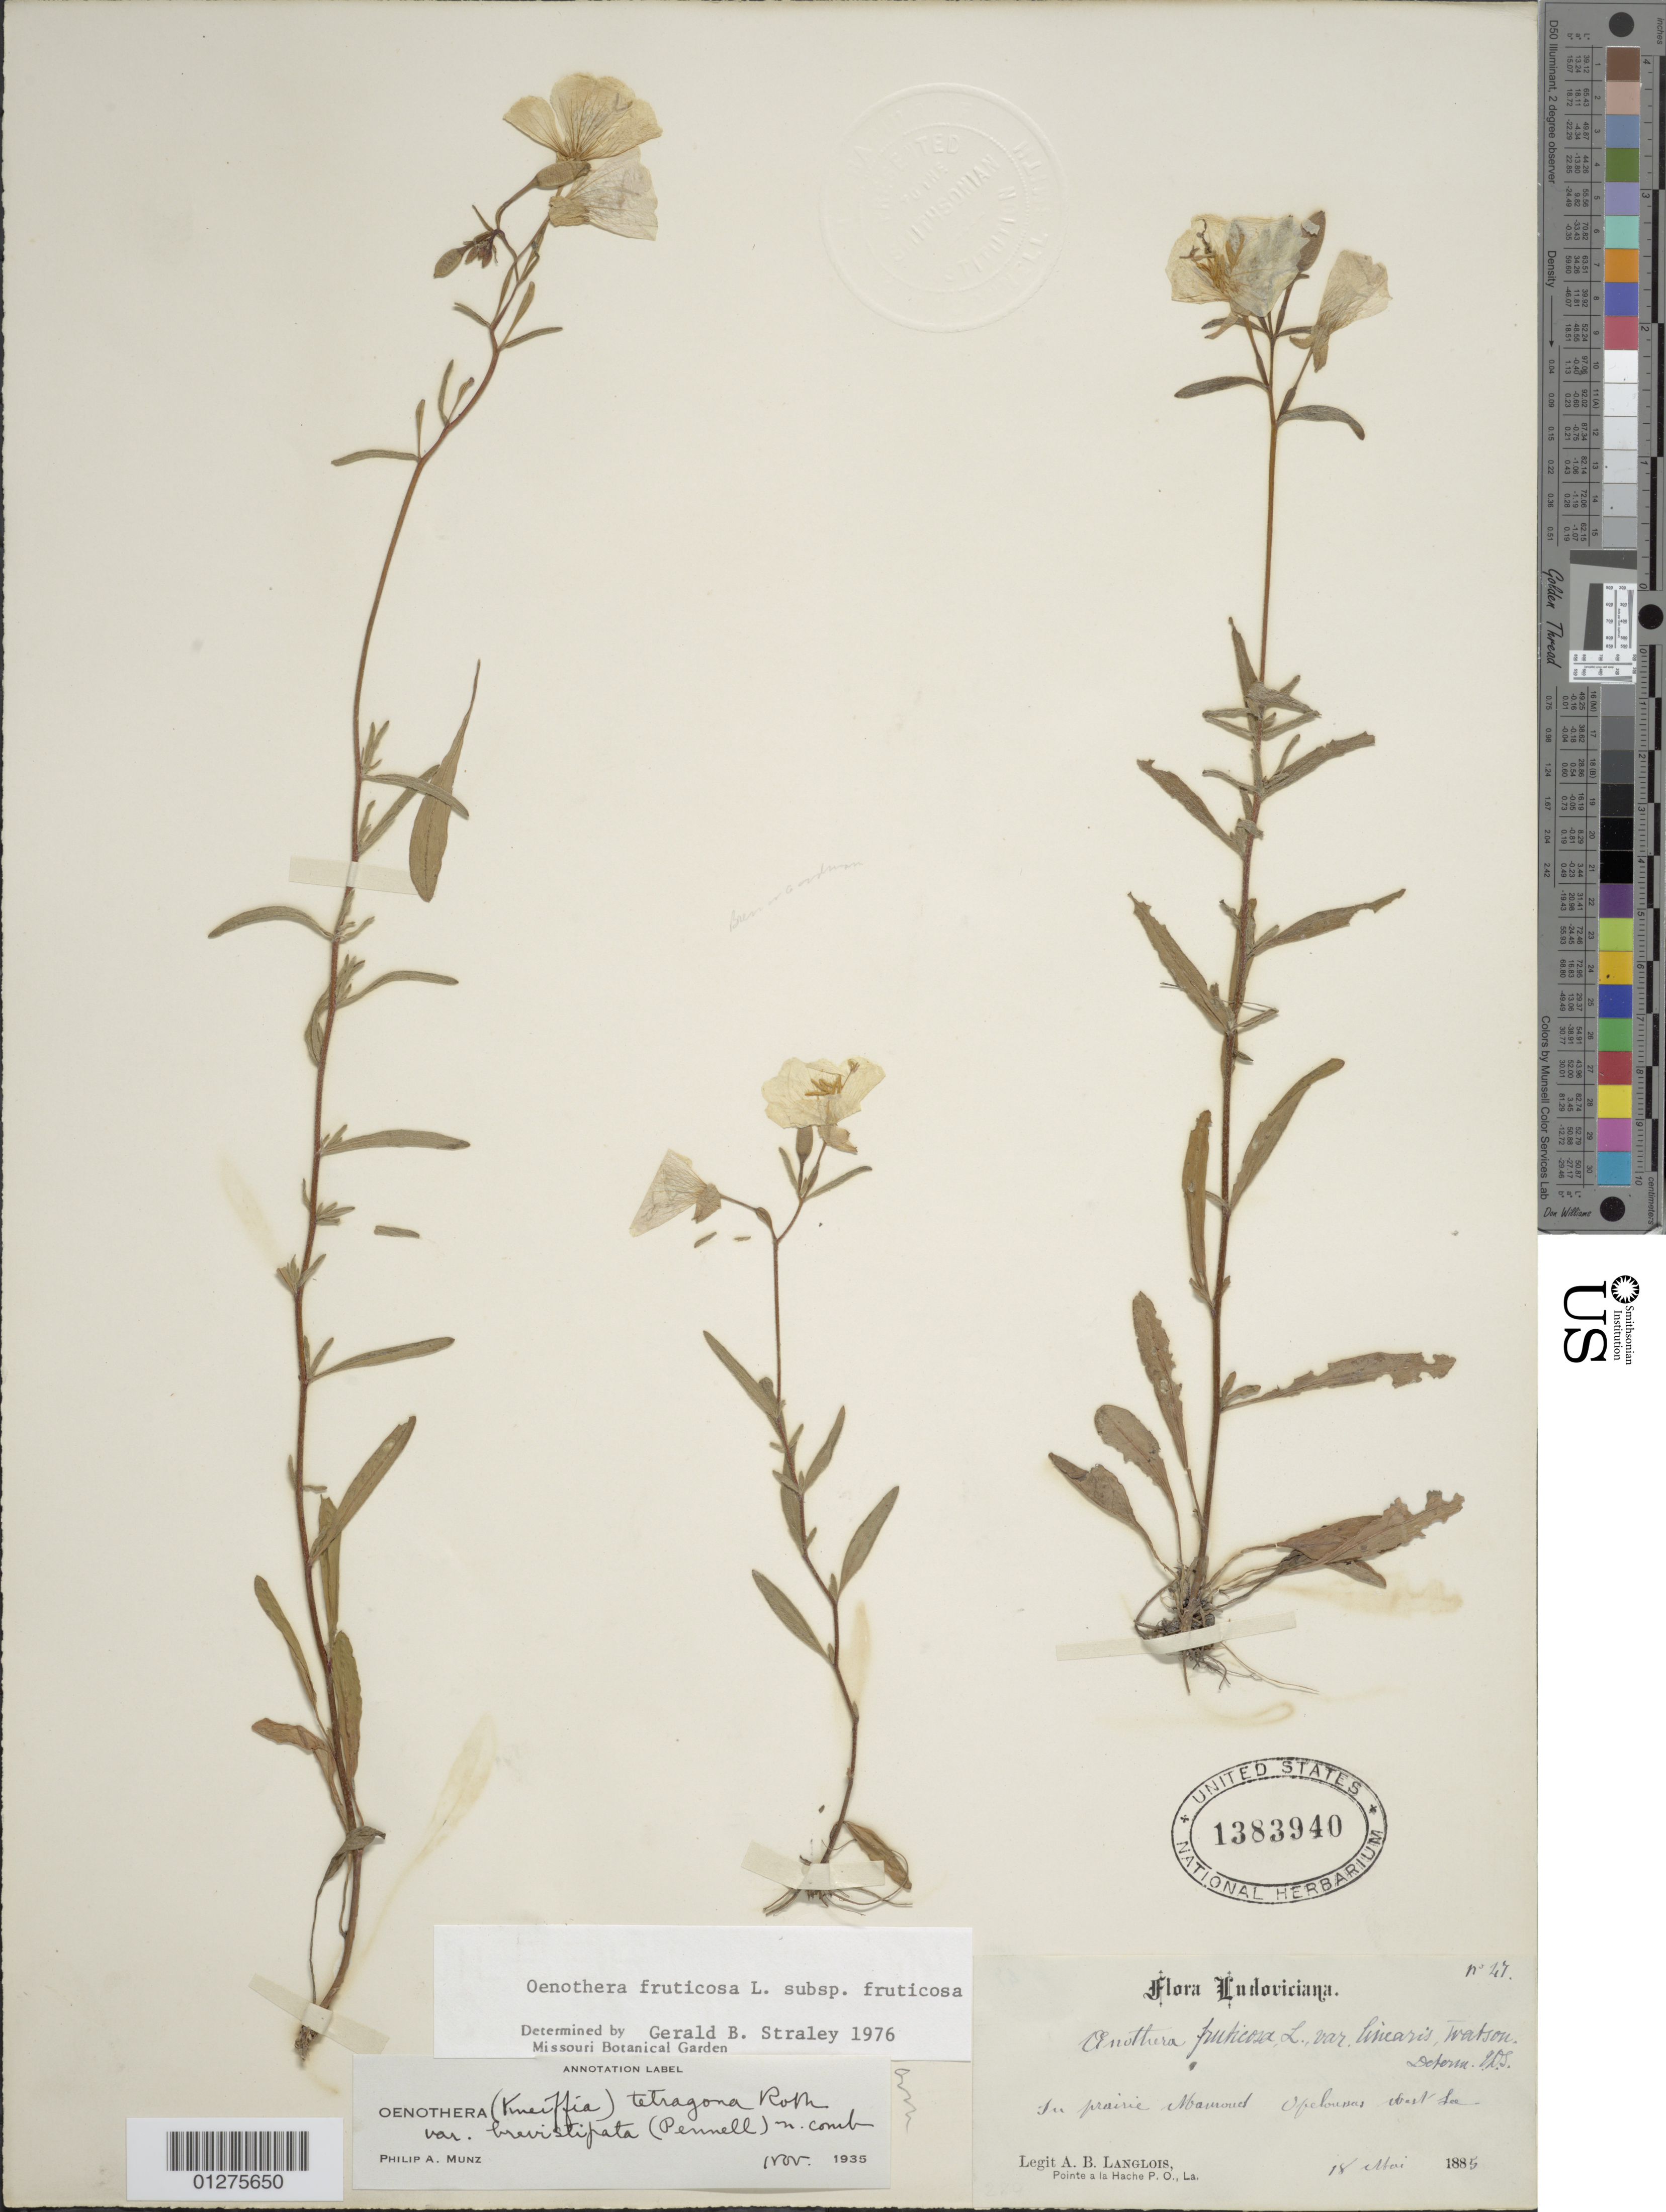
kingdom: Plantae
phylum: Tracheophyta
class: Magnoliopsida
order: Myrtales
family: Onagraceae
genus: Oenothera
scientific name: Oenothera fruticosa subsp. fruticosa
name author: L.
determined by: Straley, G. B.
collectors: A. Langlois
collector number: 47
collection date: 1885-05-18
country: United States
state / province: Louisiana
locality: West Louisiana.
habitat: In prairie.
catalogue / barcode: US 1383940